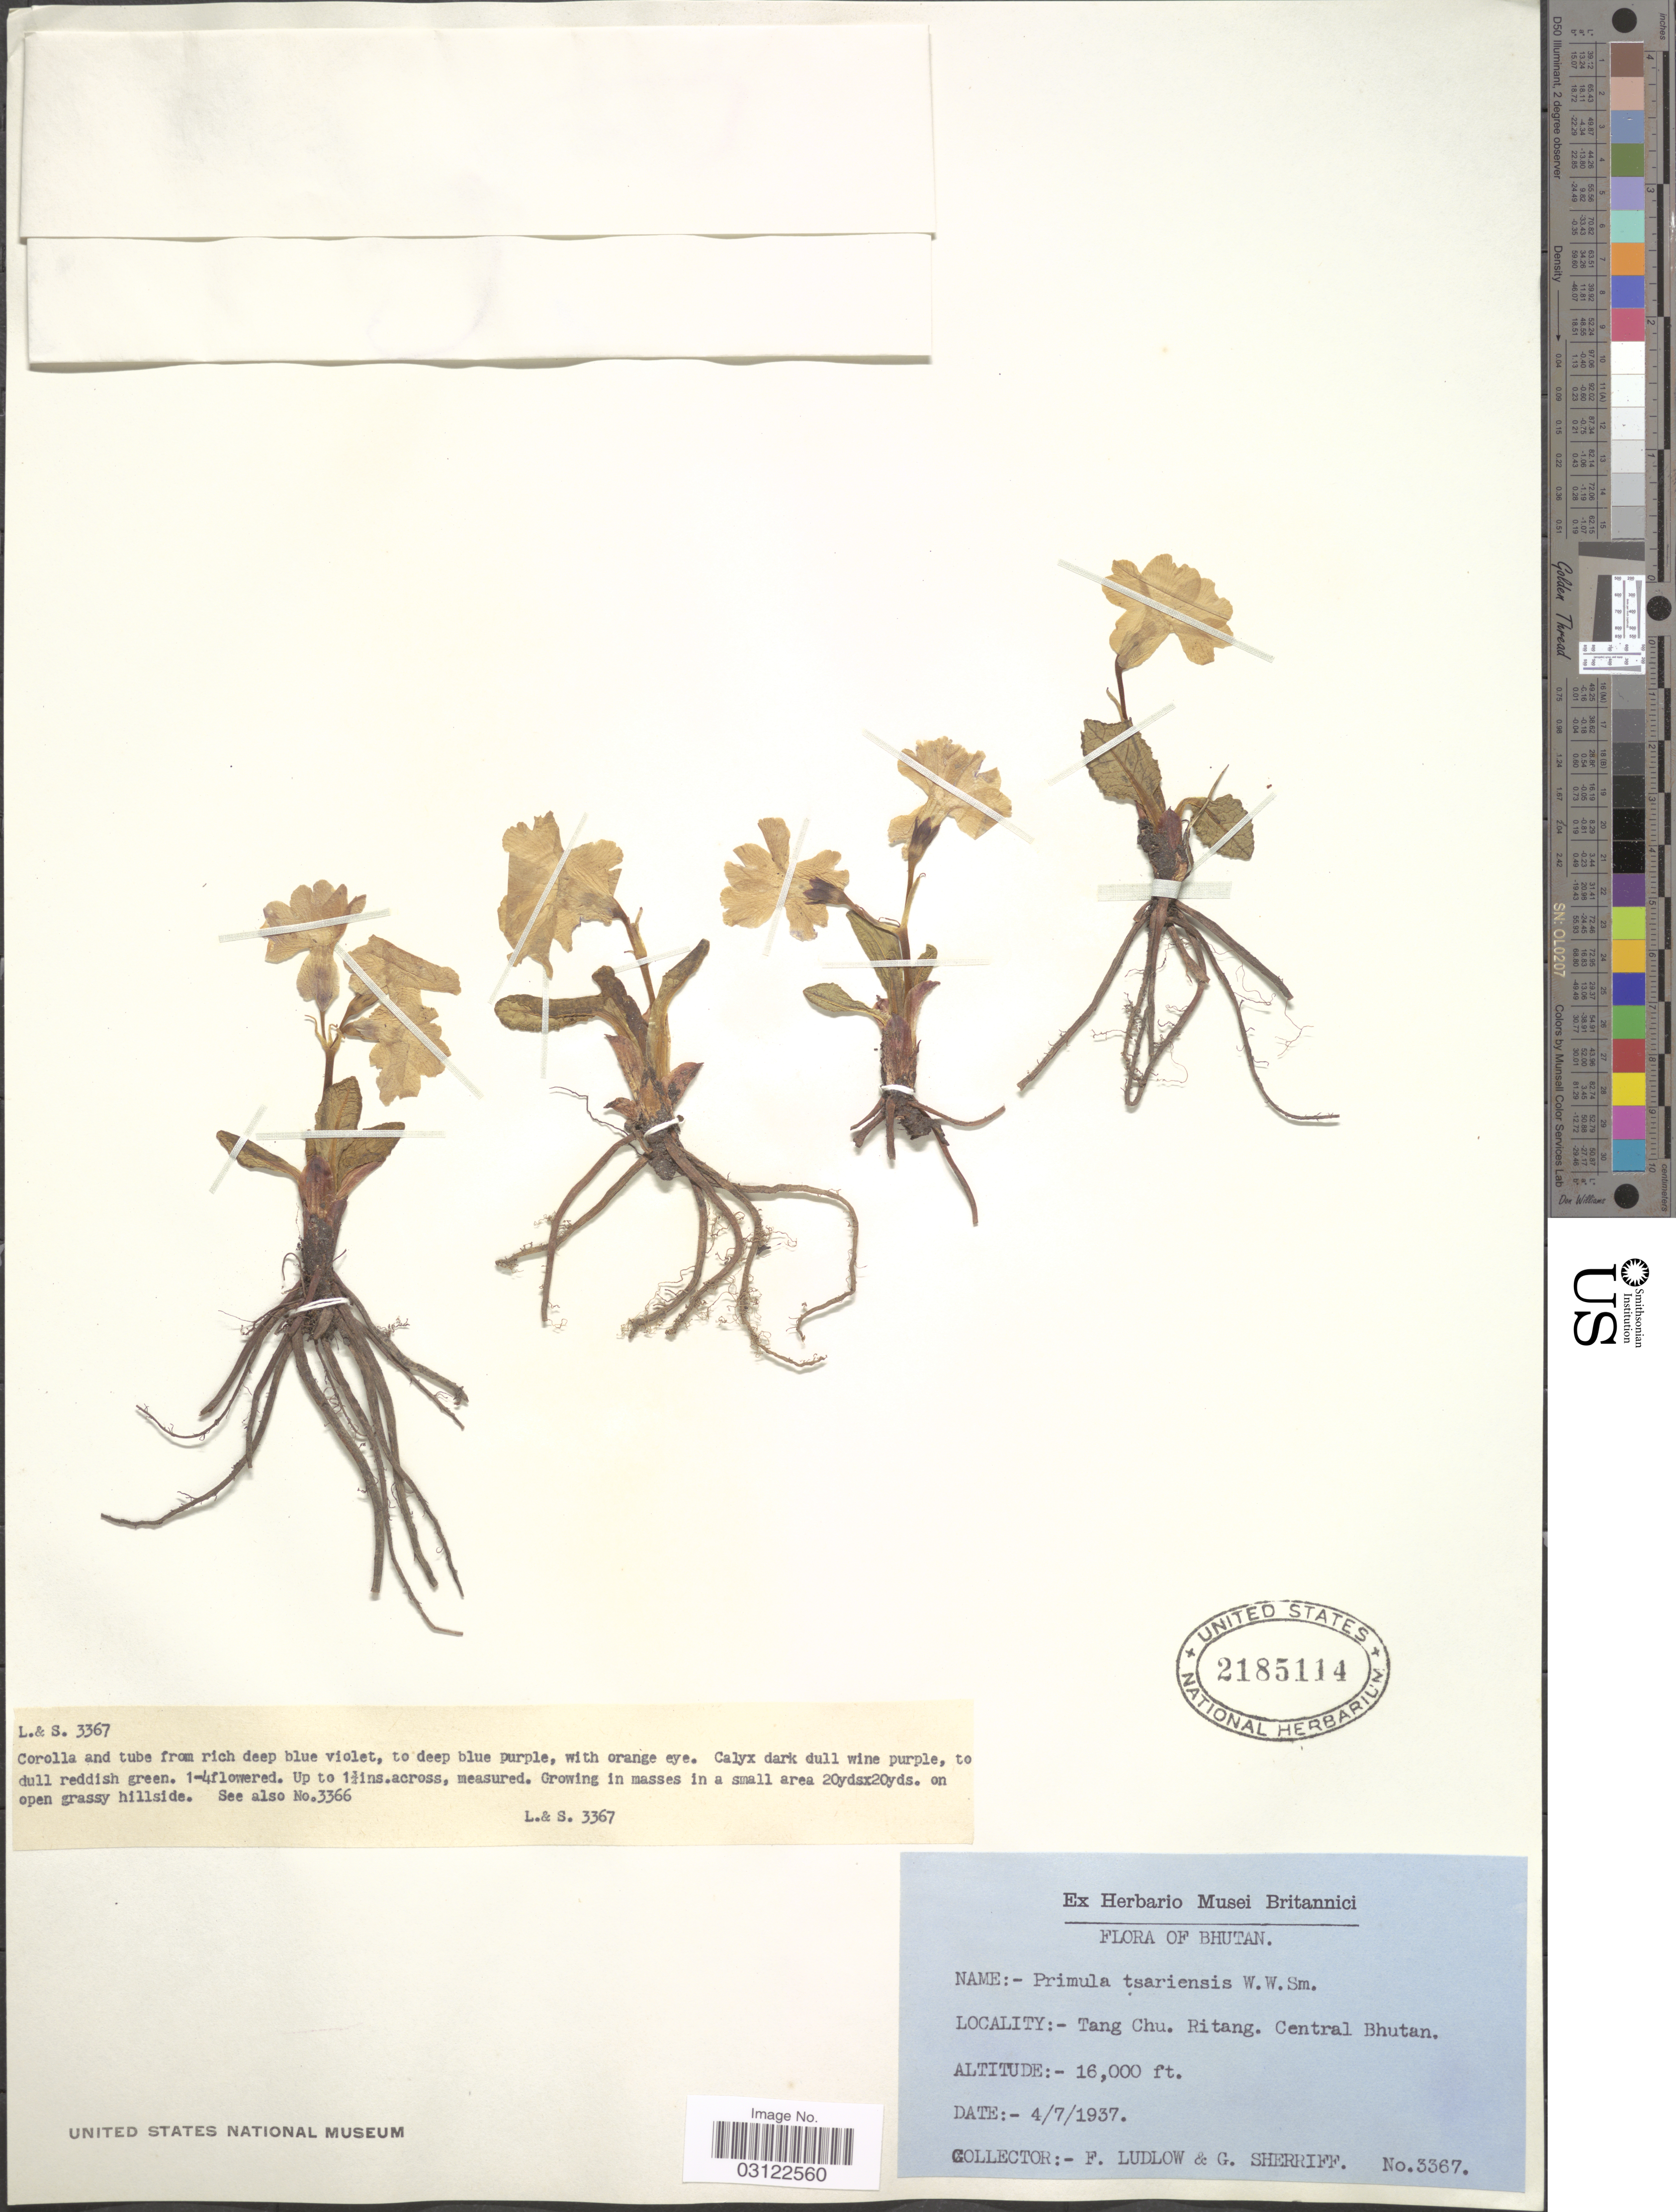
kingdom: Plantae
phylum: Tracheophyta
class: Magnoliopsida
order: Ericales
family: Primulaceae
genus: Primula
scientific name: Primula tsariensis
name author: W.W. Sm.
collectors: F. Ludlow & G. Sherriff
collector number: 3367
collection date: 1937-07-04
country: Bhutan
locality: Tang Chu. Ritang. Central Bhutan.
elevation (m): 4877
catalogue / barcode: US 2185114